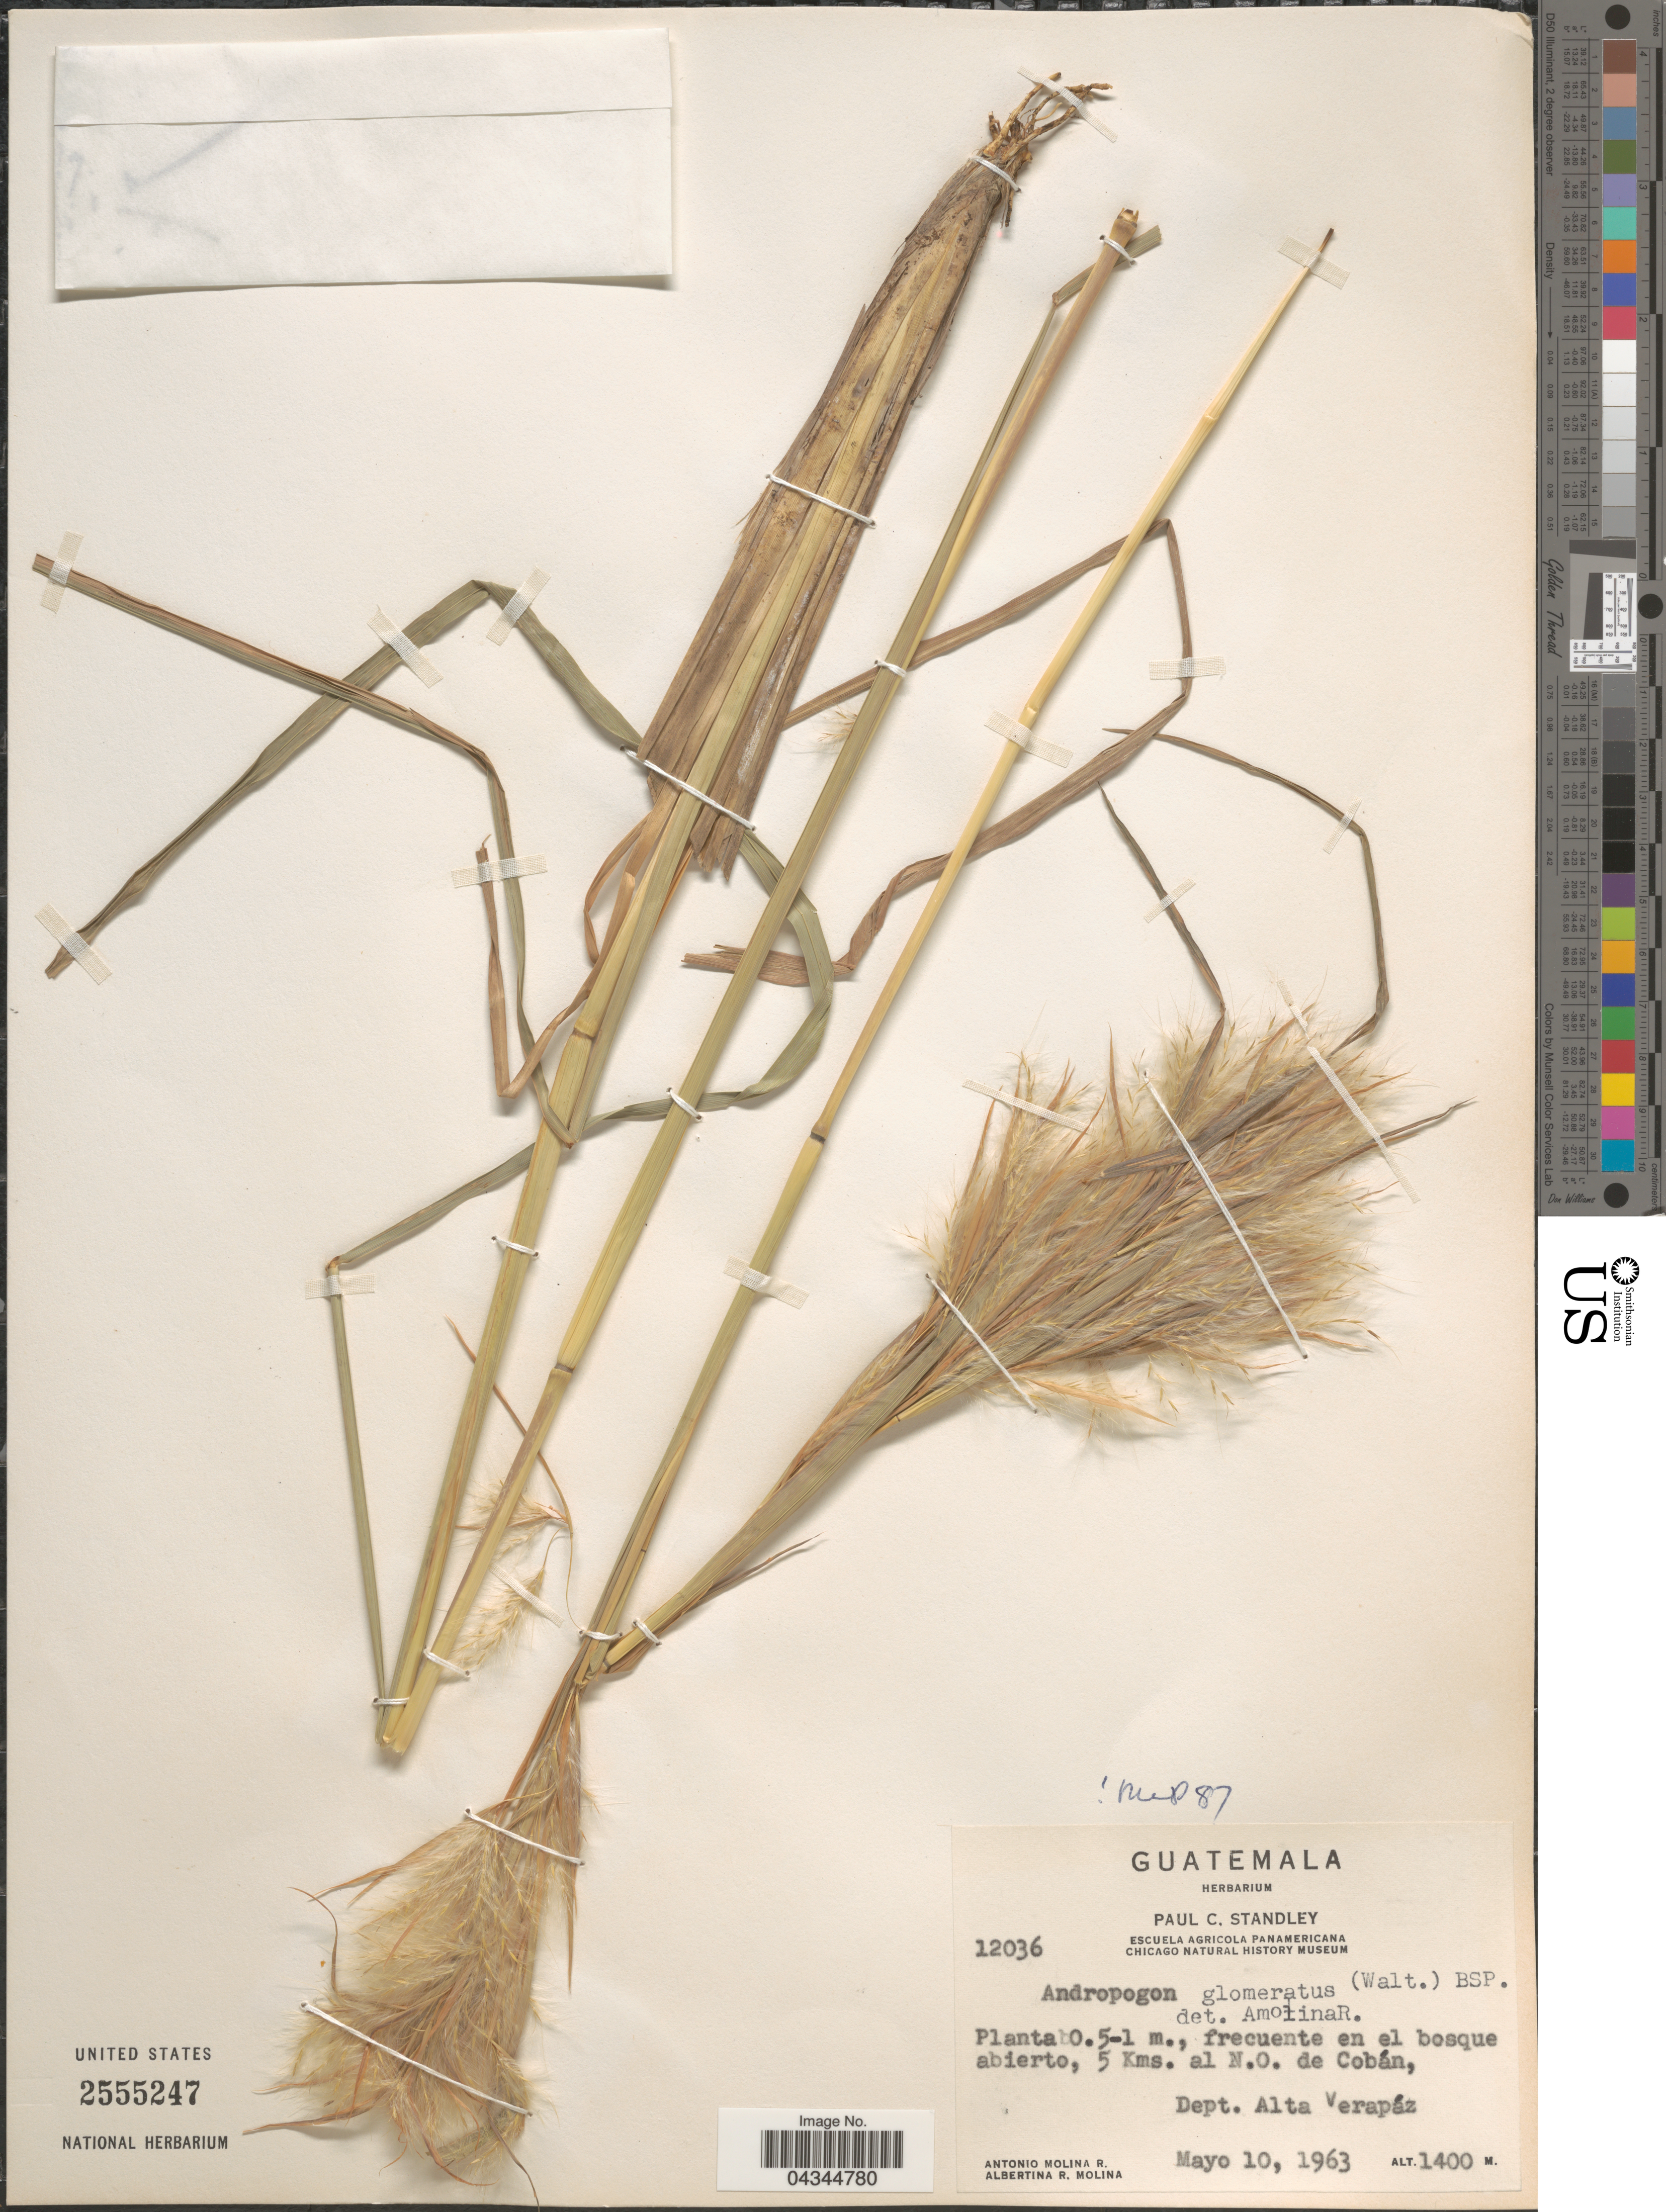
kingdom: Plantae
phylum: Tracheophyta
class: Liliopsida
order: Poales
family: Poaceae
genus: Andropogon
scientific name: Andropogon glomeratus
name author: (Walter) Britton et al.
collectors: A. Molina R. & A. R. Molina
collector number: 12036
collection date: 1963-05-10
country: Guatemala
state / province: Alta Verapaz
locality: Frecuente en el bosque abierto, 5 Kms. al N.O. de Cobán, Dept. Alta Verapáz.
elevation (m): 1400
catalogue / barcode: US 2555247